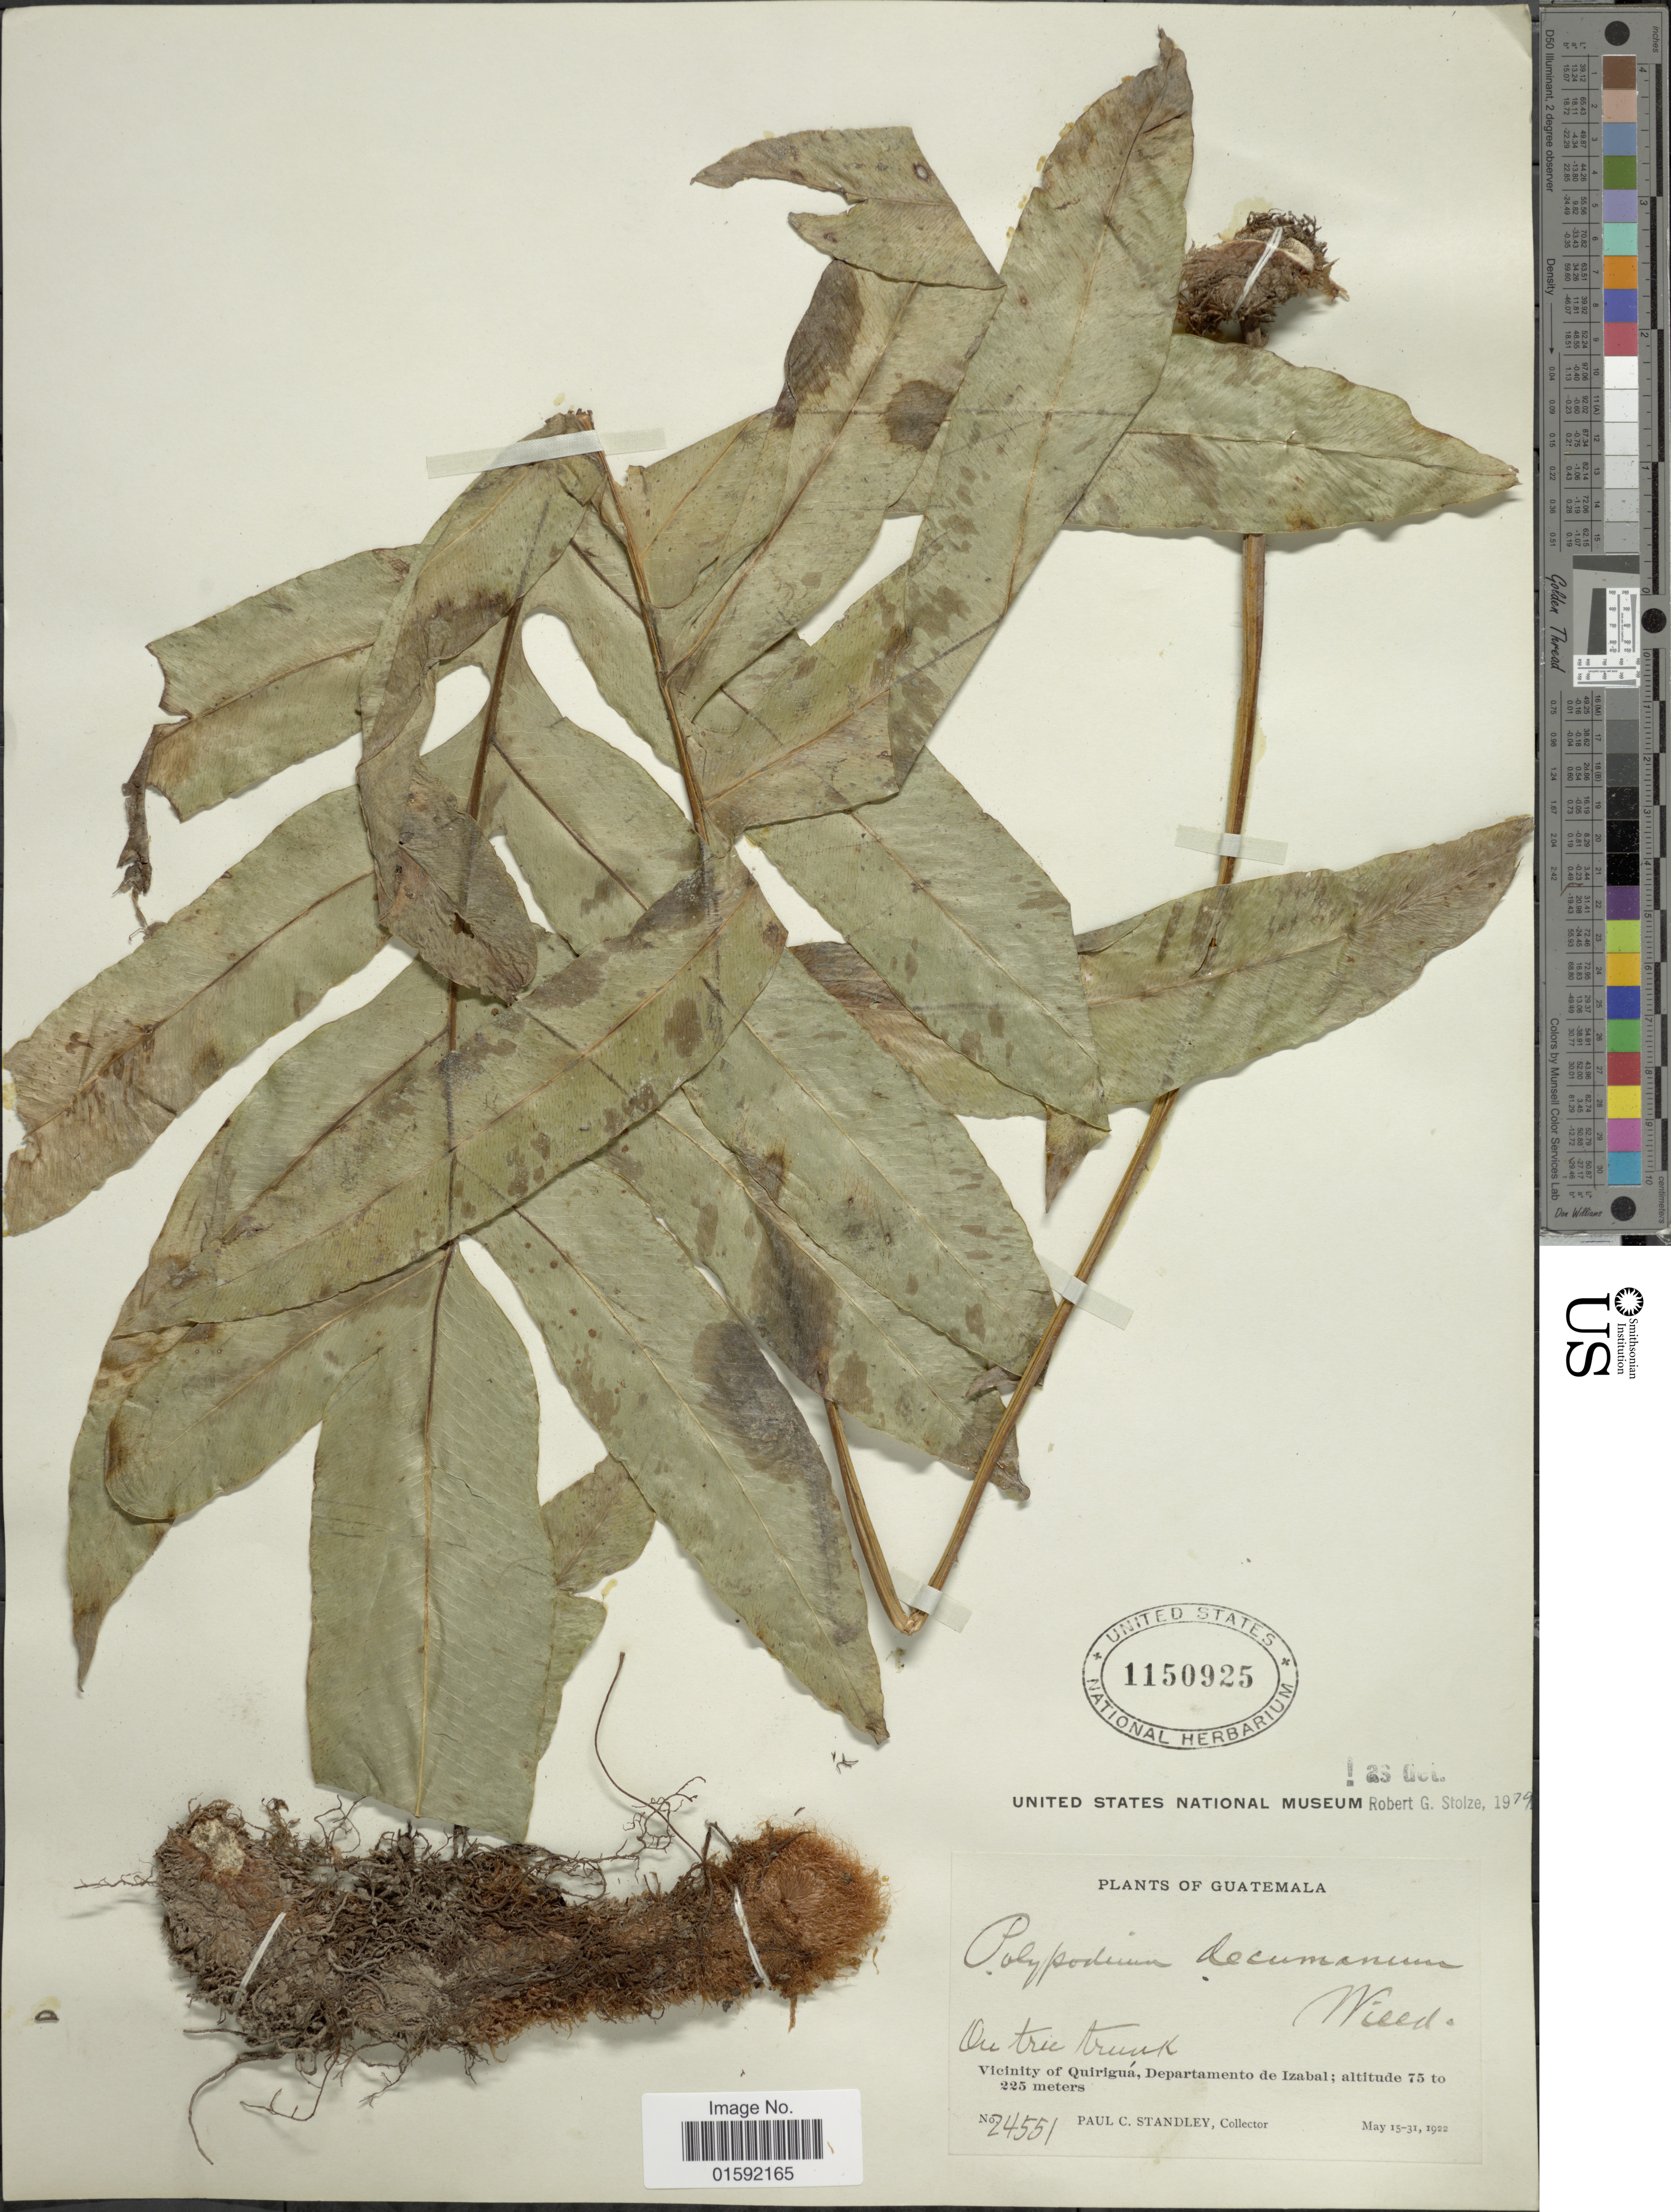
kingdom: Plantae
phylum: Tracheophyta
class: Polypodiopsida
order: Polypodiales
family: Polypodiaceae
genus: Phlebodium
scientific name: Phlebodium decumanum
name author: (Willd.) J. Sm.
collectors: P. C. Standley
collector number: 24551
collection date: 1922-05-15/1922-05-31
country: Guatemala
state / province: Izabal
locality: Vicinity of Quirigma, Departamento de Izabal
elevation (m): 75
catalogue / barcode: US 1150925